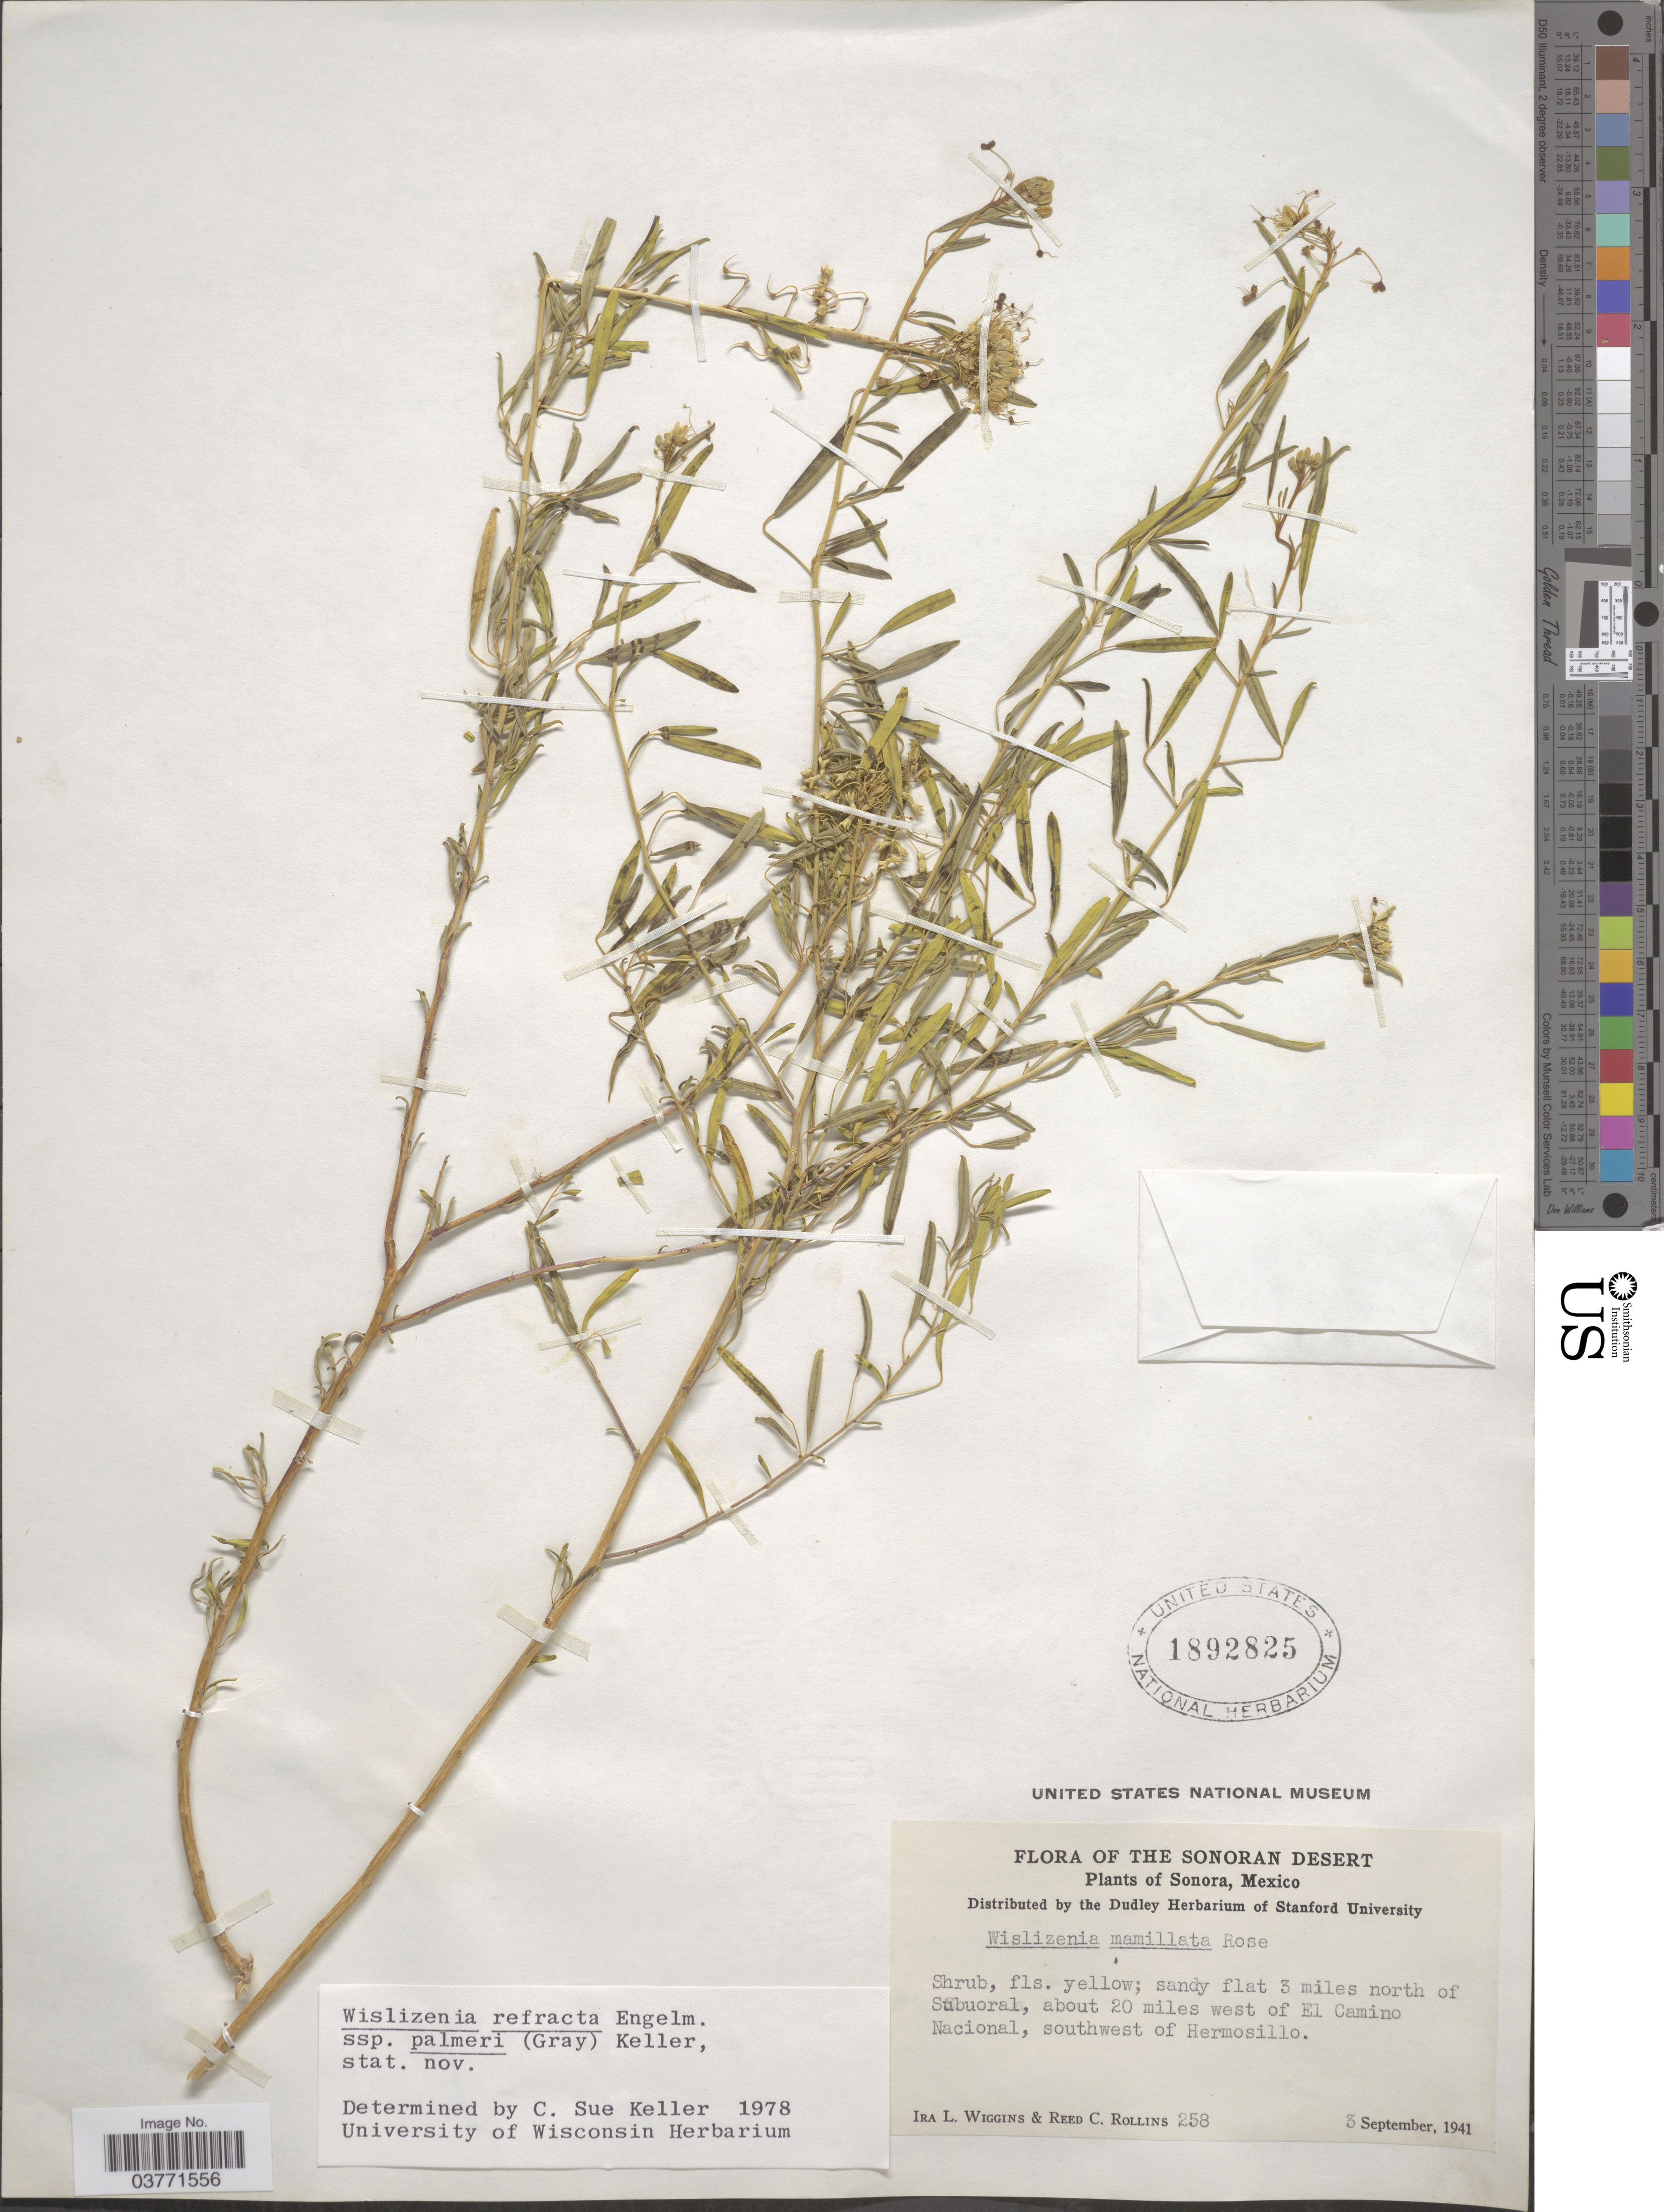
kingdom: Plantae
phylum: Tracheophyta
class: Magnoliopsida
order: Brassicales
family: Cleomaceae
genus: Cleomella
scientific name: Cleomella palmeri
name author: (A. Gray) J.C. Hall & Roalson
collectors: I. L. Wiggins & R. C. Rollins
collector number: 258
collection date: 1941-09-03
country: Mexico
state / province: Sonora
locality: The Sonoran Desert. Sandy flat 3 miles north of Subuoral, about 20 miles west of El Camino Nacional, southwest of Hermosillo.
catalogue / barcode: US 1892825